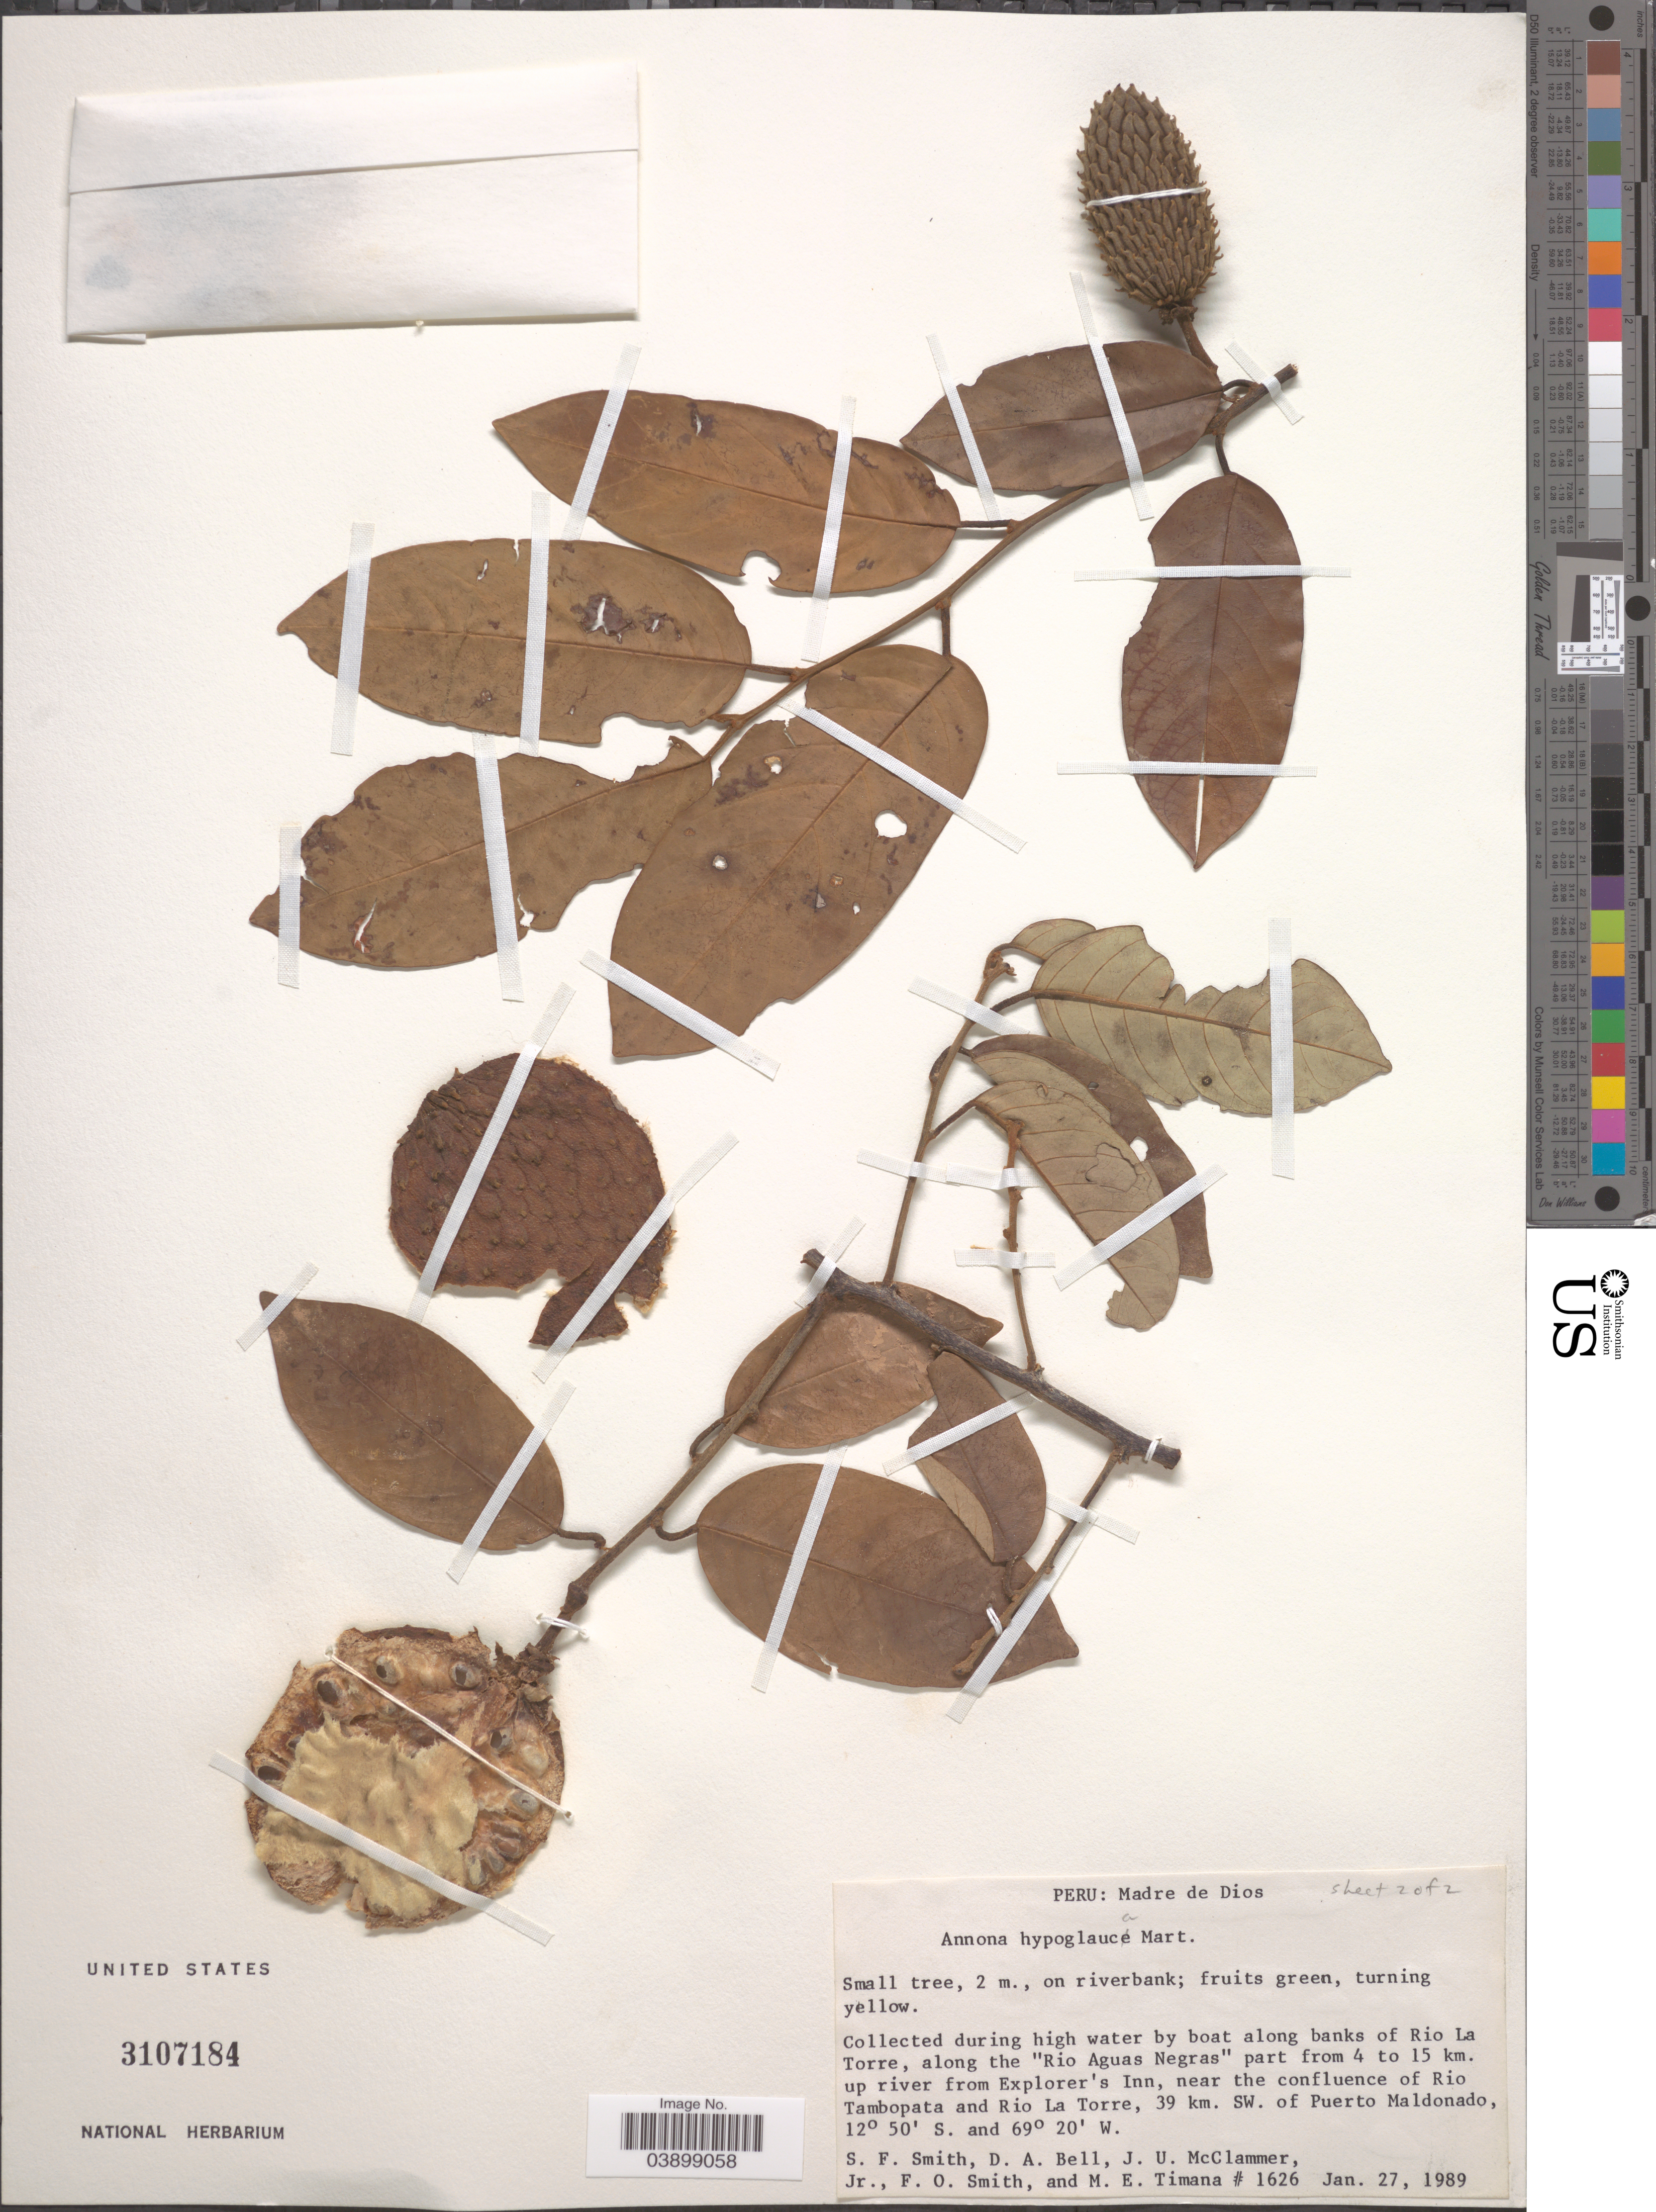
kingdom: Plantae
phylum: Tracheophyta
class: Magnoliopsida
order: Magnoliales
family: Annonaceae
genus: Annona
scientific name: Annona hypoglauca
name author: Mart.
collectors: S.F. Smith, D. A. Bell, J. McClammer Jr. & F. Smith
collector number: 1626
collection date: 1989-01-27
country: Peru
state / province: Madre de Dios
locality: During high water by boar along banks of Rio La Torre, along the "Rio Aguas Negras" part from 4 to 15 km. up river from Explorer's Inn, near the confluence of Rio Tambopata and Rio La Torre, 39 km. SW. of Puerto Maldonado.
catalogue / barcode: US 3107184